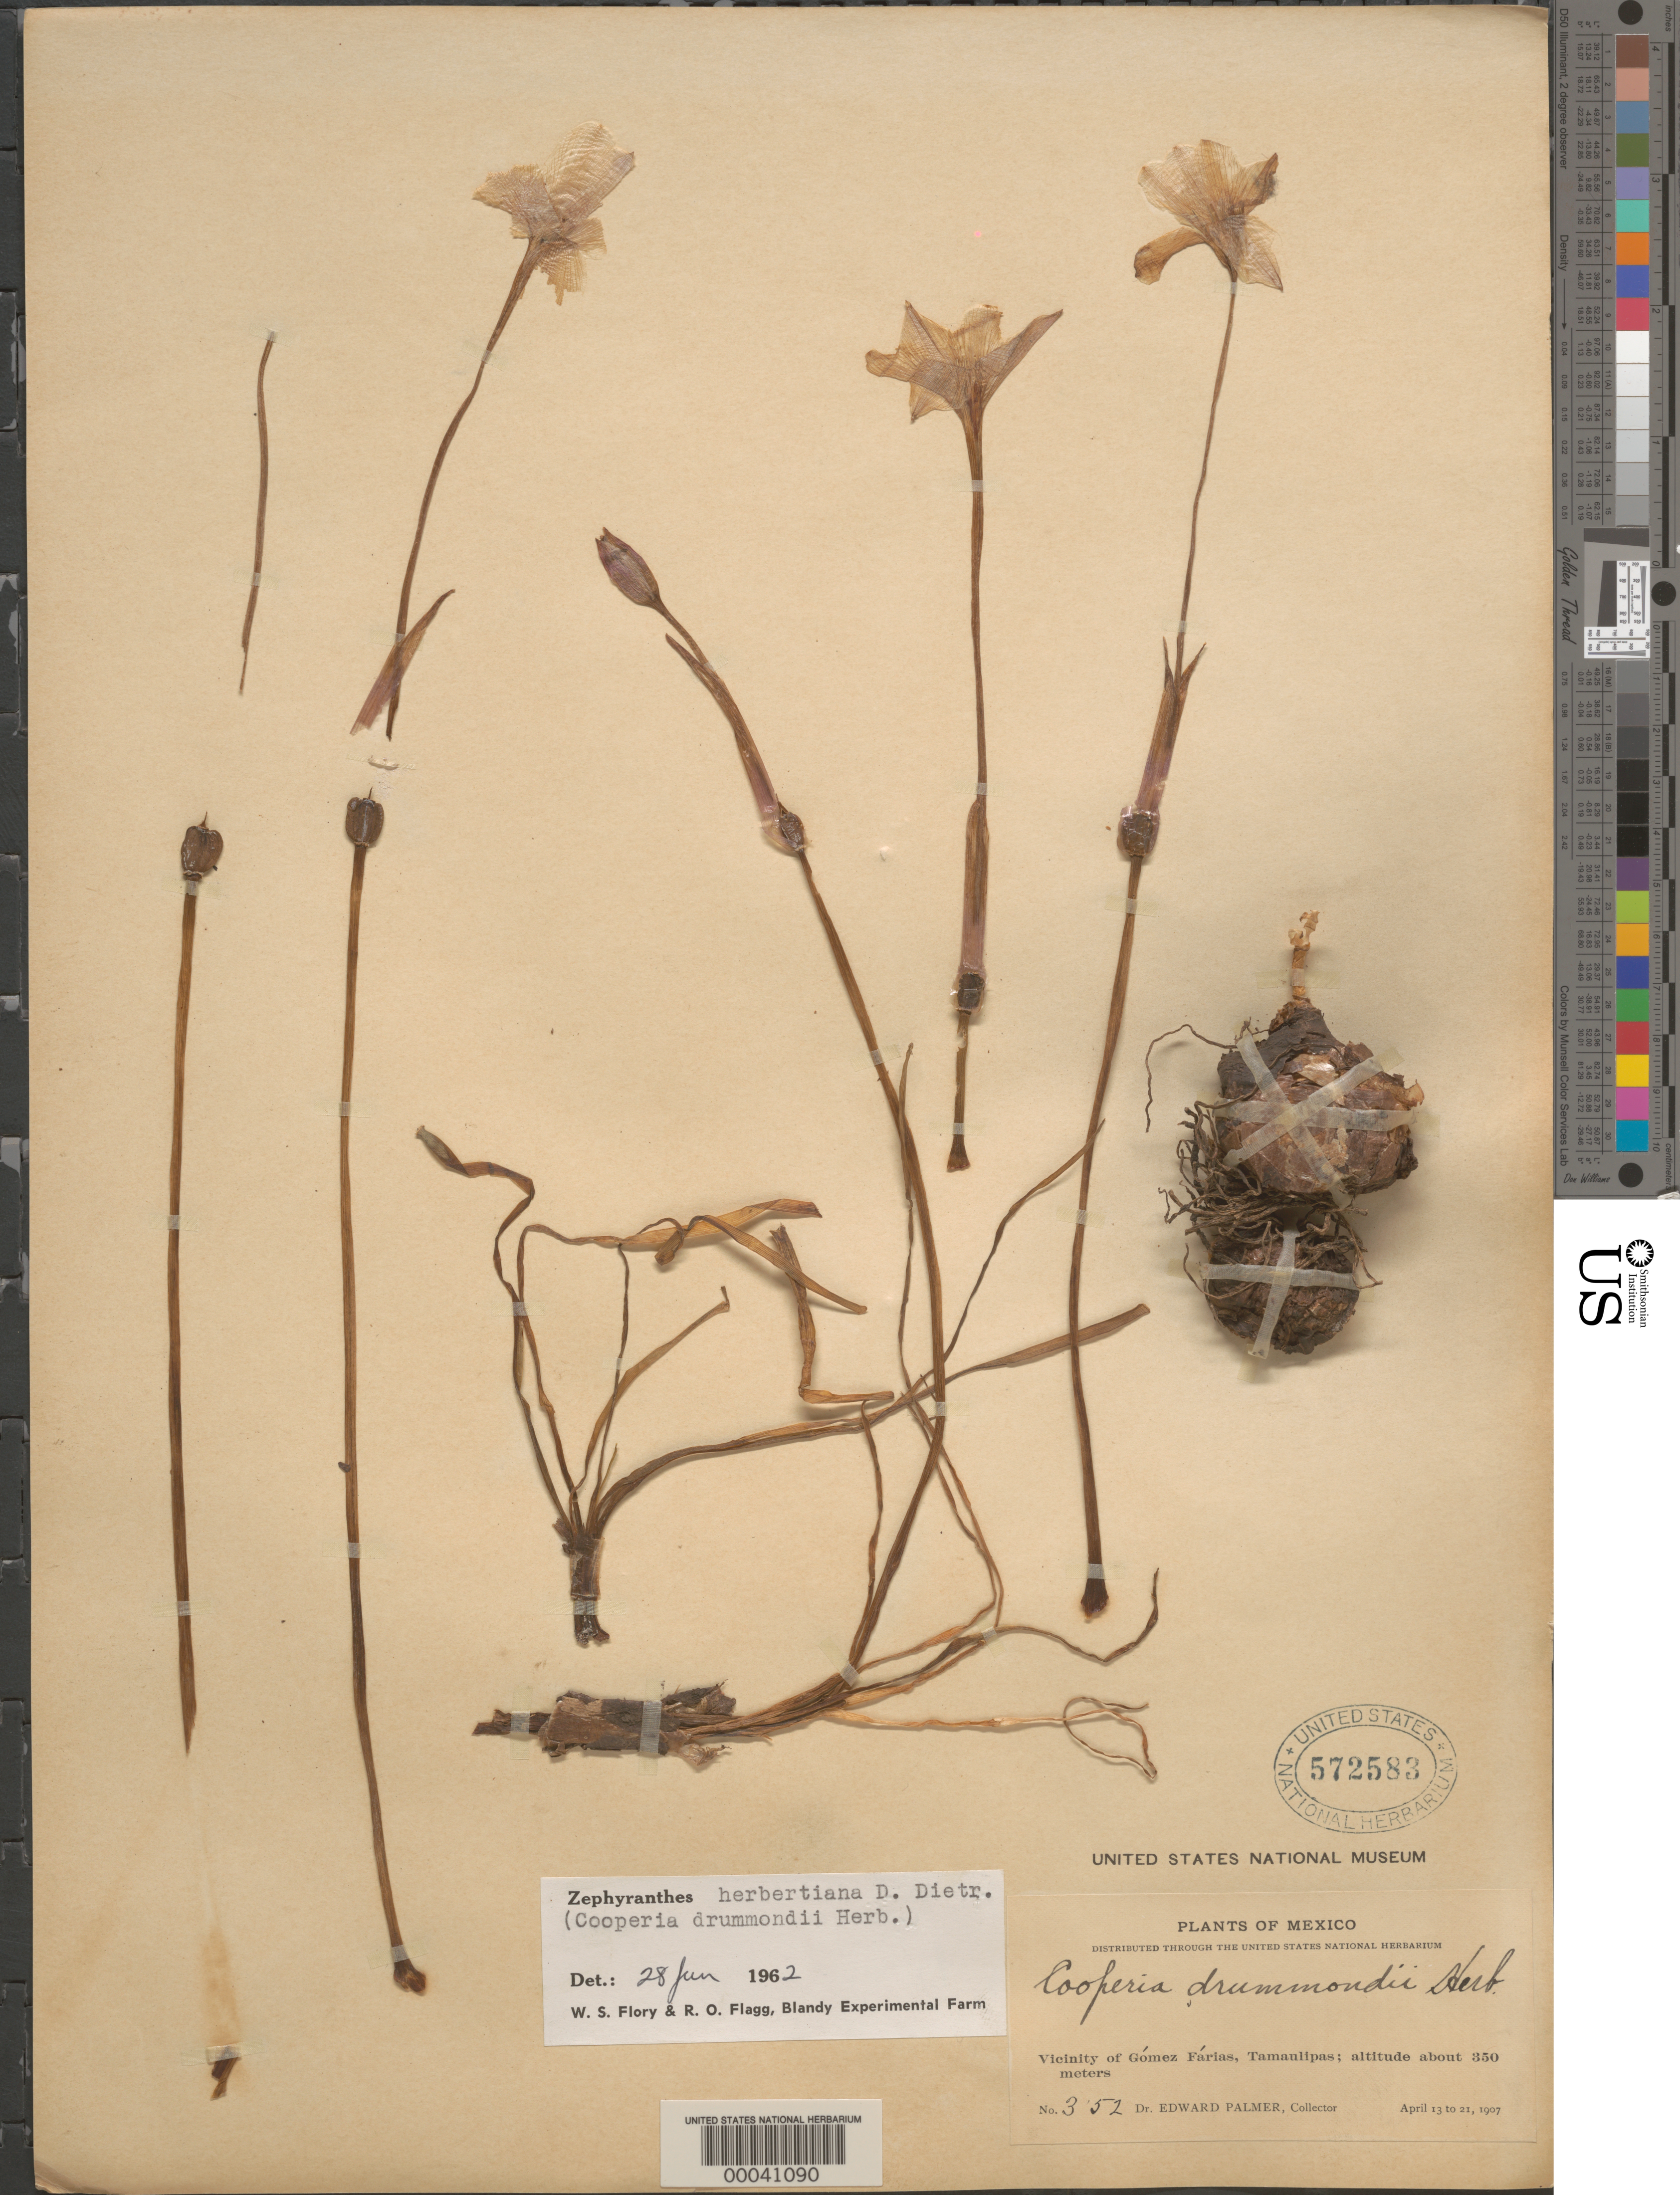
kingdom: Plantae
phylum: Tracheophyta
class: Liliopsida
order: Asparagales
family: Amaryllidaceae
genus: Zephyranthes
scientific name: Zephyranthes herbertiana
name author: D. Dietr.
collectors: E. Palmer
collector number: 352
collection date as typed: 13 Apr 1907 to 21 Apr 1907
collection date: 1907-04-13/1907-04-21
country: Mexico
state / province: Tamaulipas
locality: Vicinity of Gomez Farias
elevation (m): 350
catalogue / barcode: US 572583